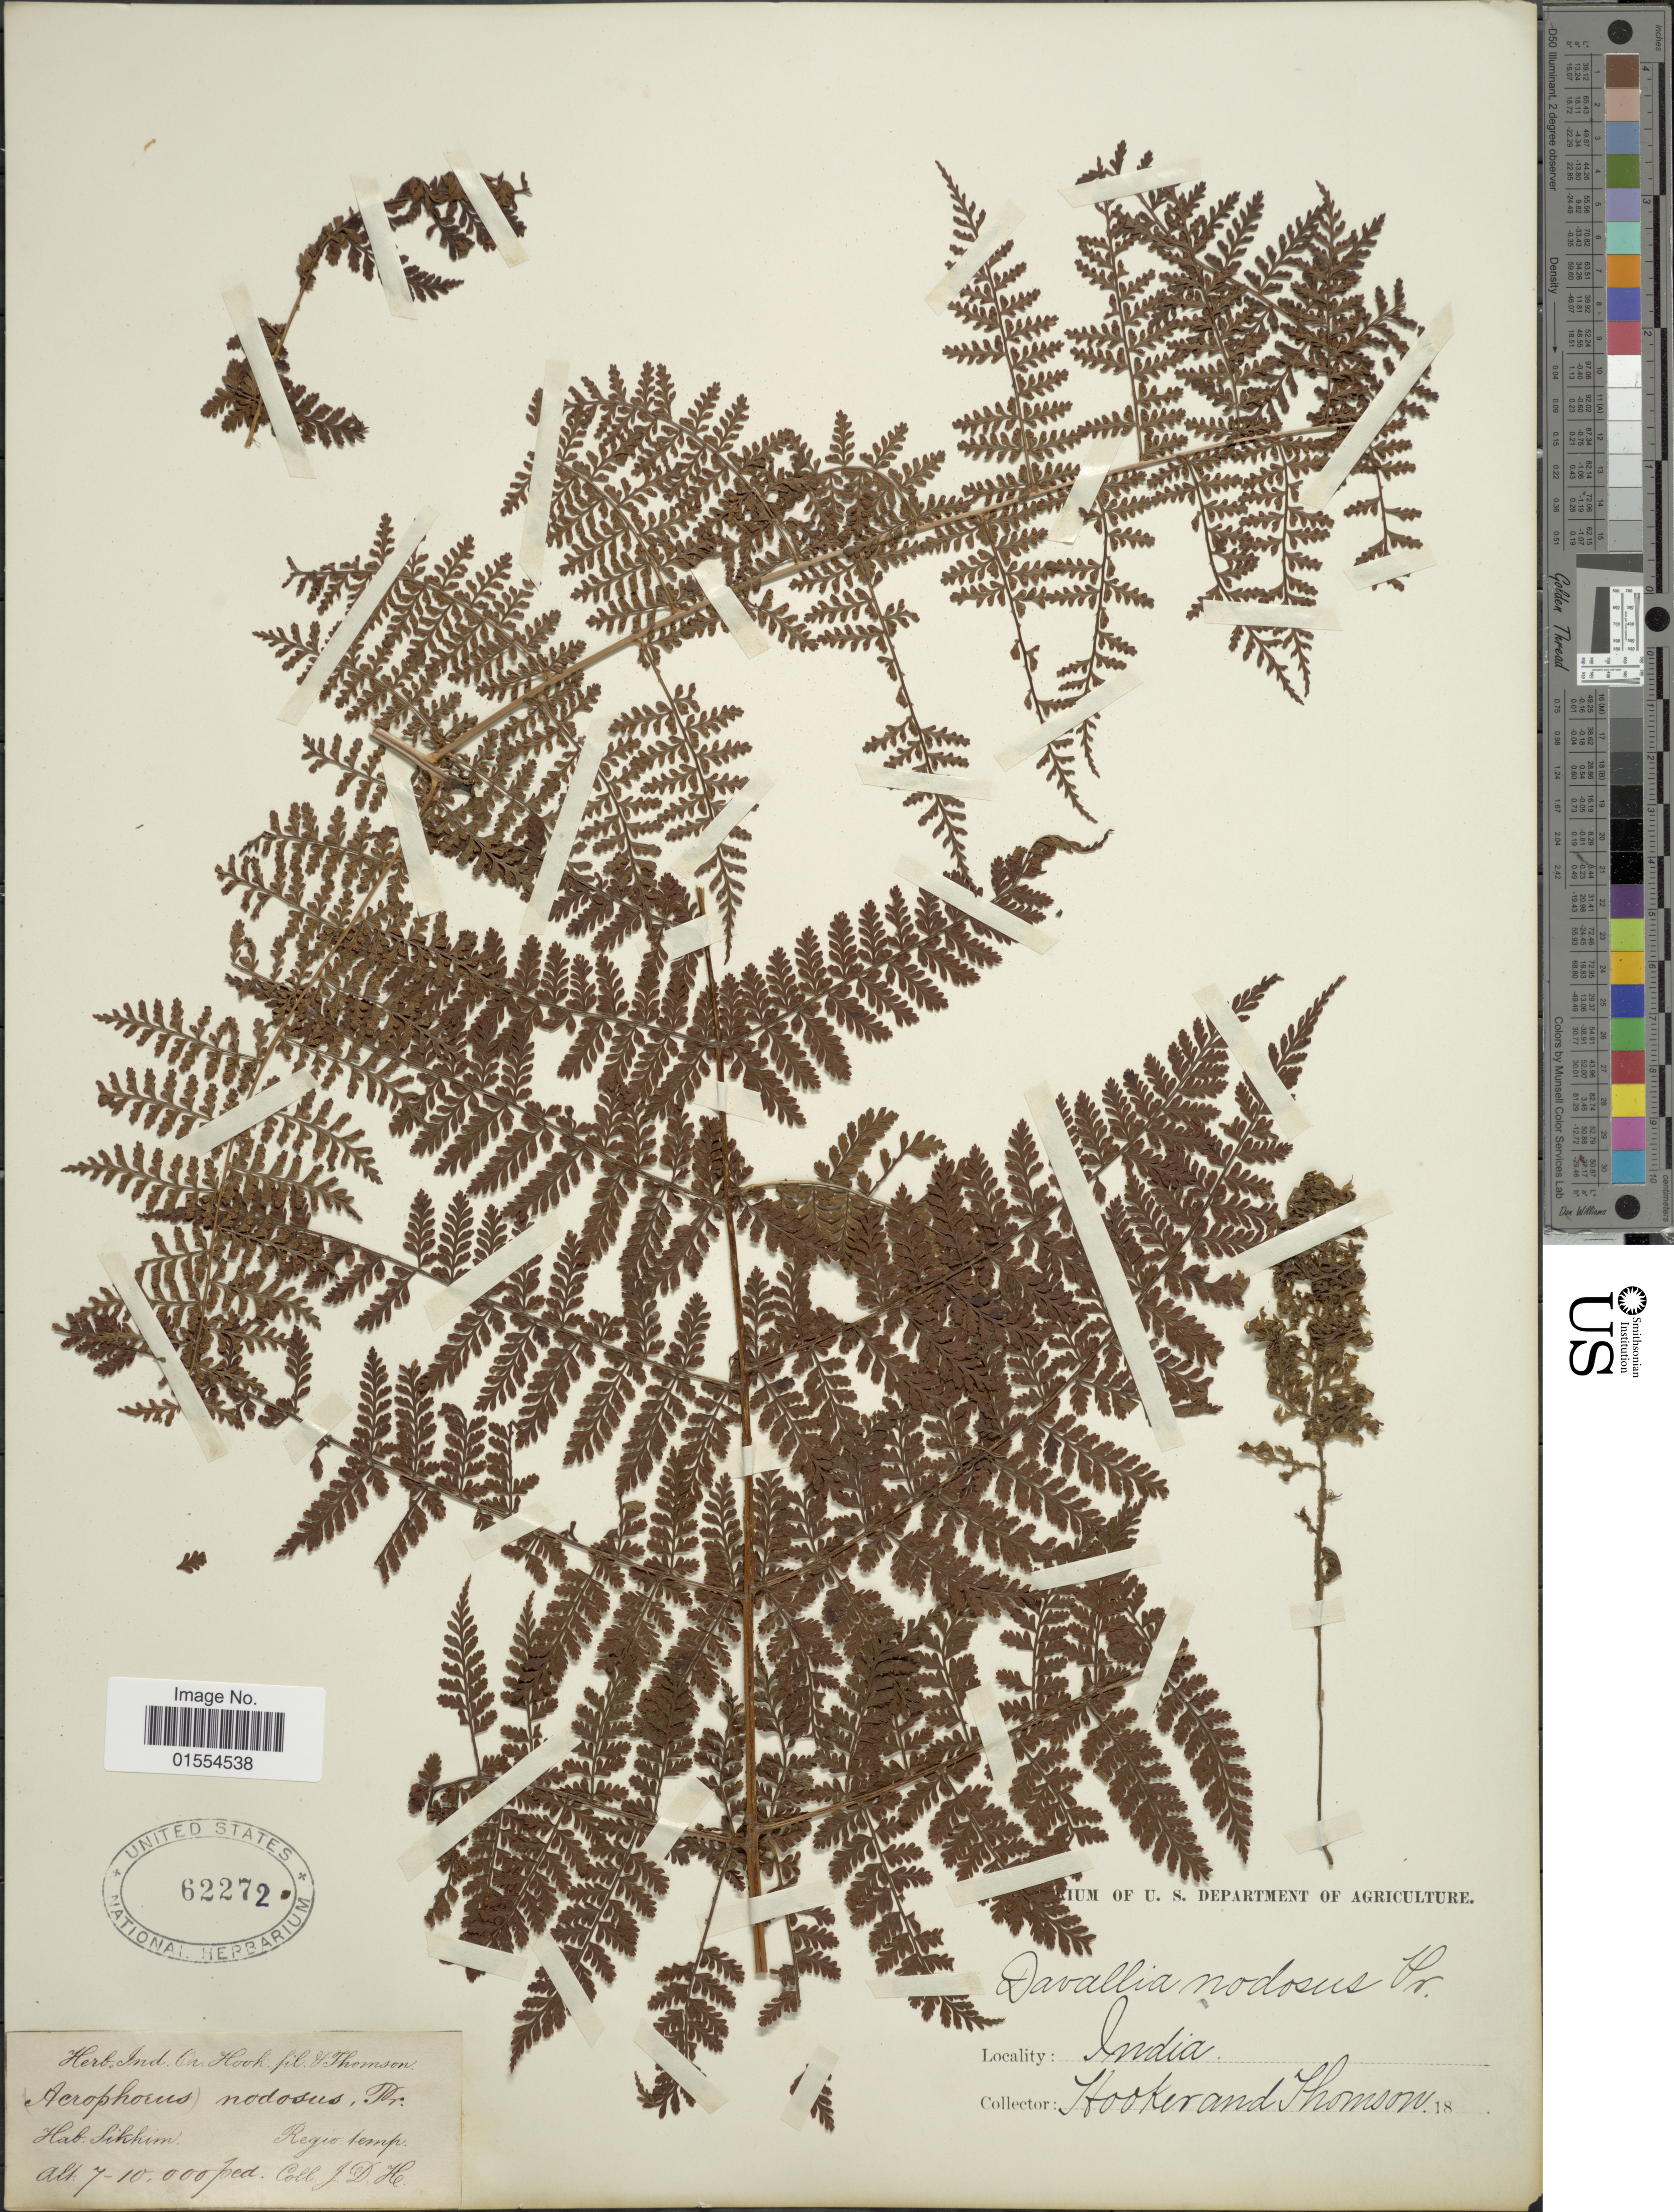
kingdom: Plantae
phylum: Tracheophyta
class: Polypodiopsida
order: Polypodiales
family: Dryopteridaceae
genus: Dryopteris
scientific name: Dryopteris nodosa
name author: (C. Presl) Li Bing Zhang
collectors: -. Hooker & -- Thomson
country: India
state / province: Sikkim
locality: Sikkim, India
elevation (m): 2134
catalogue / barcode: US 62272